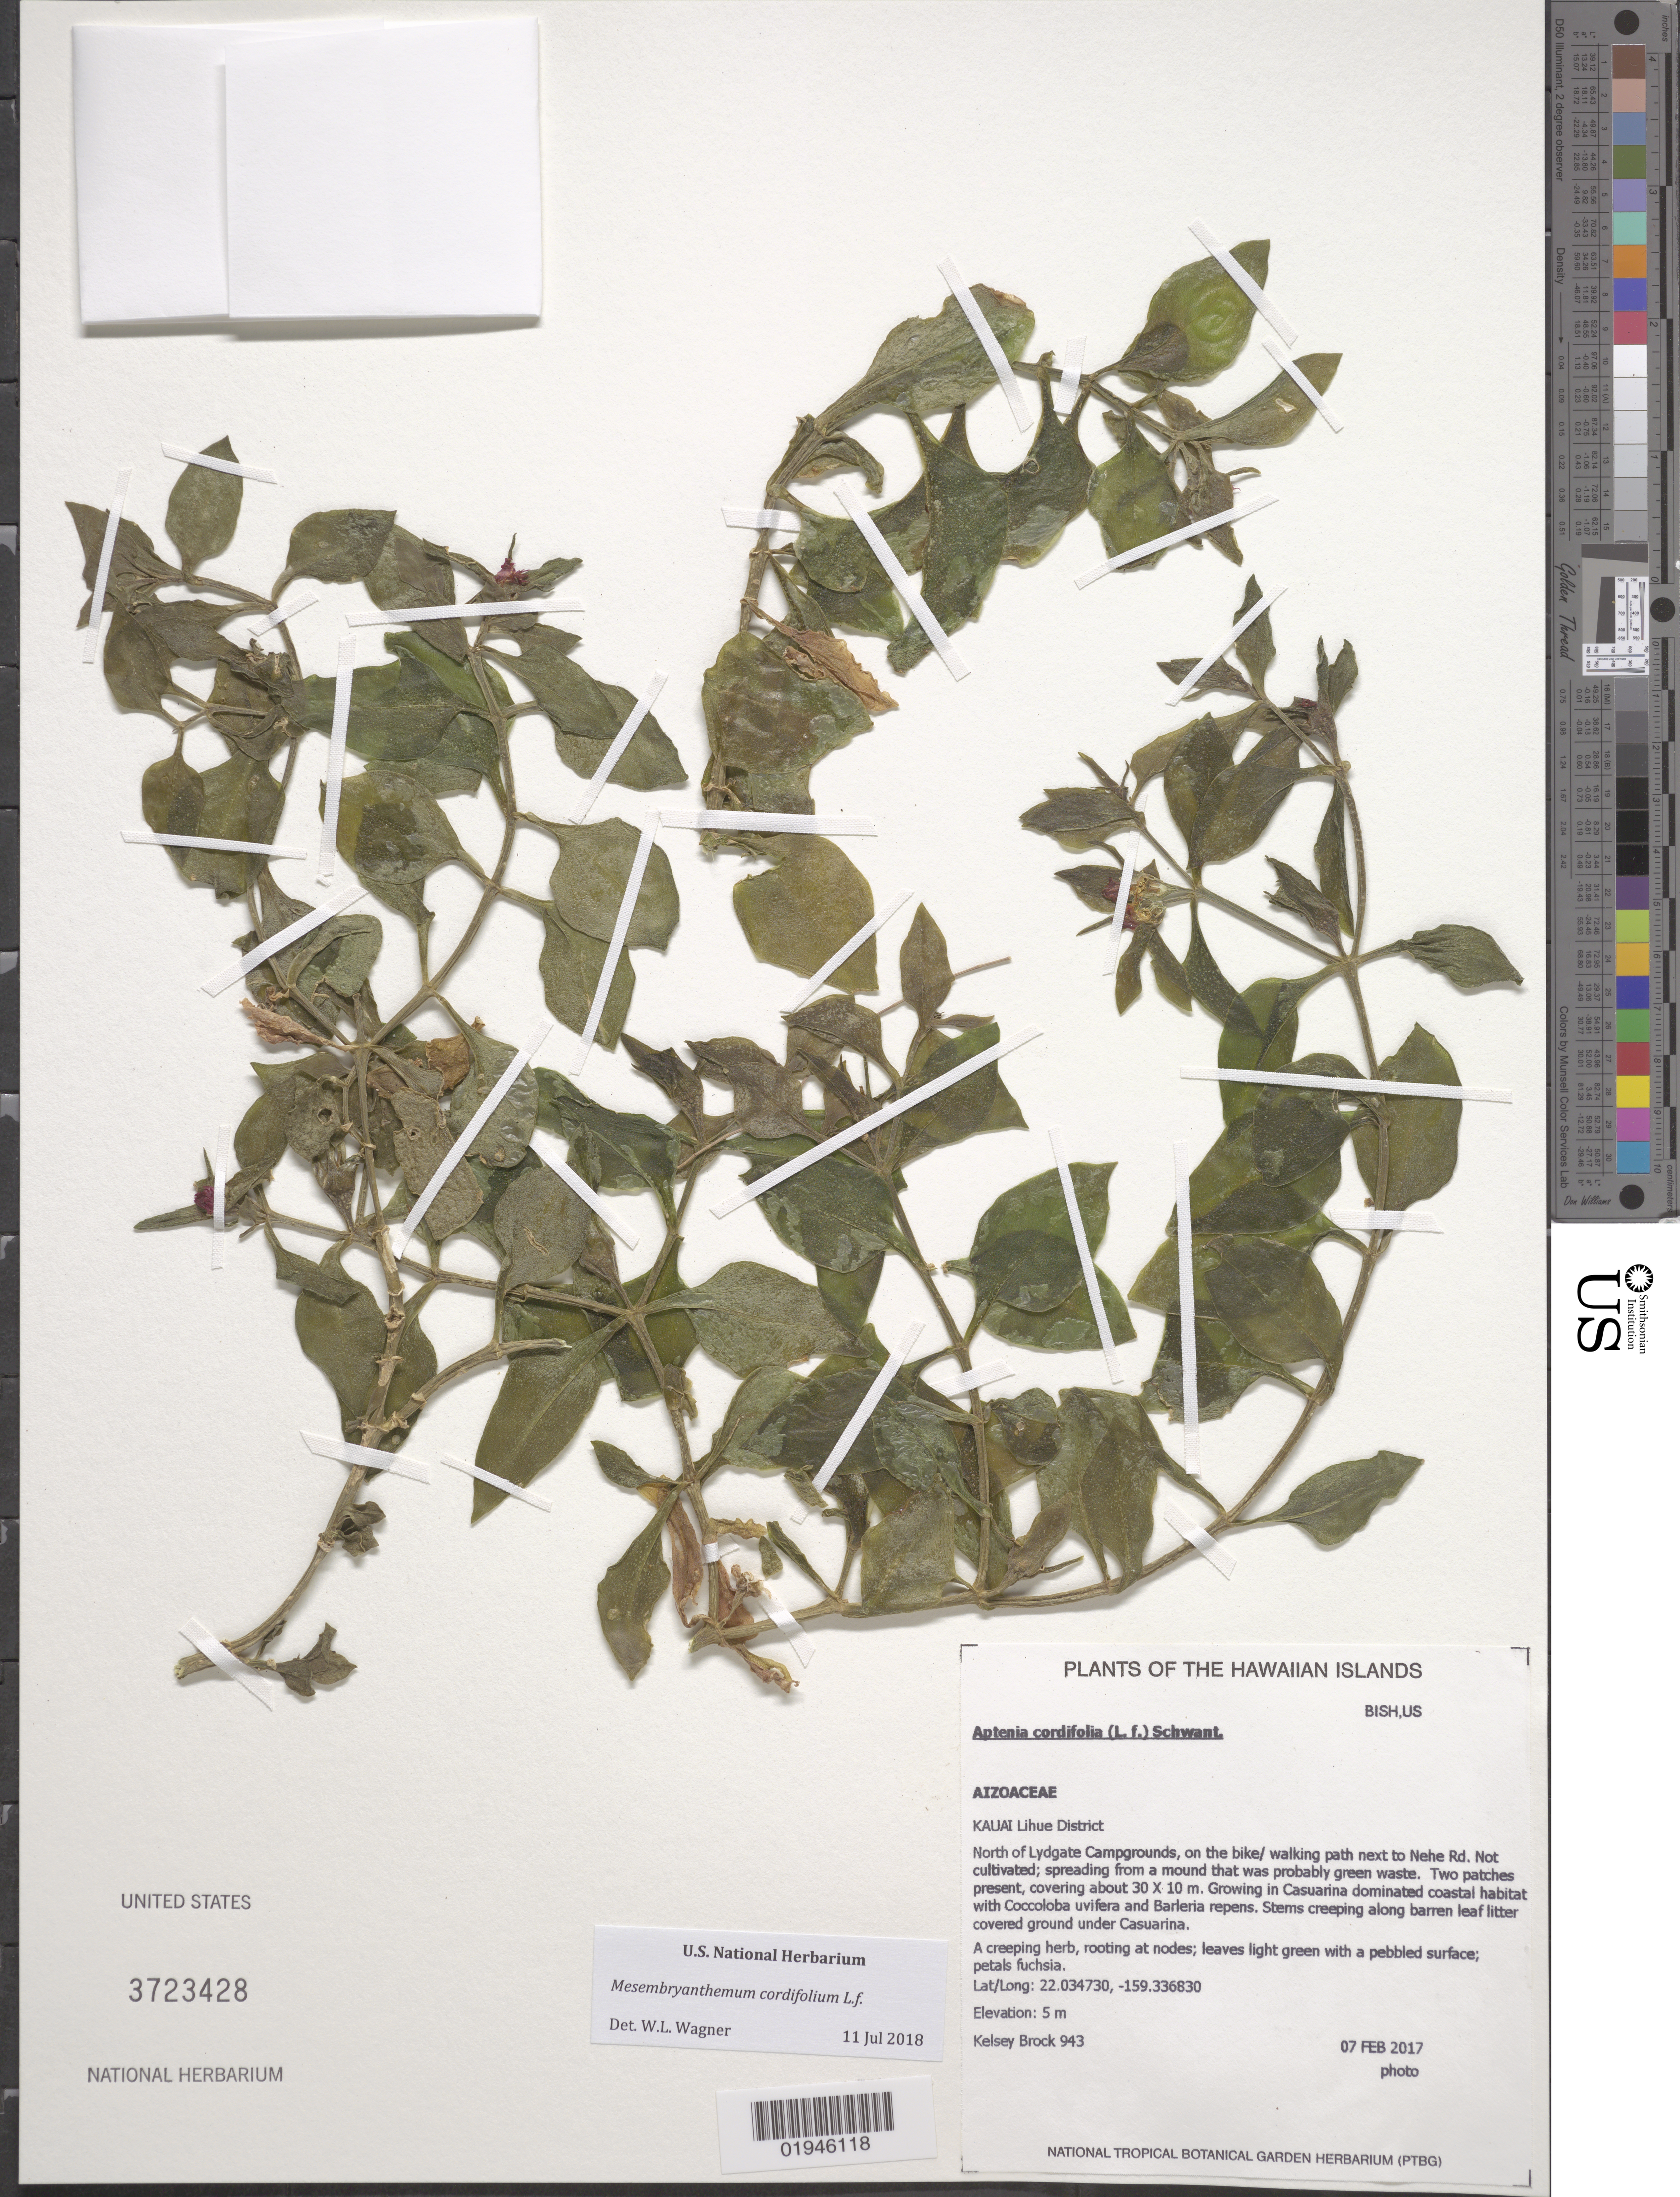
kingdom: Plantae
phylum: Tracheophyta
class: Magnoliopsida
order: Caryophyllales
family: Aizoaceae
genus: Mesembryanthemum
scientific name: Mesembryanthemum cordifolium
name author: L. f.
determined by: Wagner, W. L., (BOT), Smithsonian Institution - National Museum of Natural History (UNITED STATES)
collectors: K. Brock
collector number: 943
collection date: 2017-02-07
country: United States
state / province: Hawaii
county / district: Kauai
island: Kaua'i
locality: Lihue District, North of Lydgate Campgrounds, on the bike/walking path next to Nehe Rd.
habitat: Coastal habitat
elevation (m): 5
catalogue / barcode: US 3723428